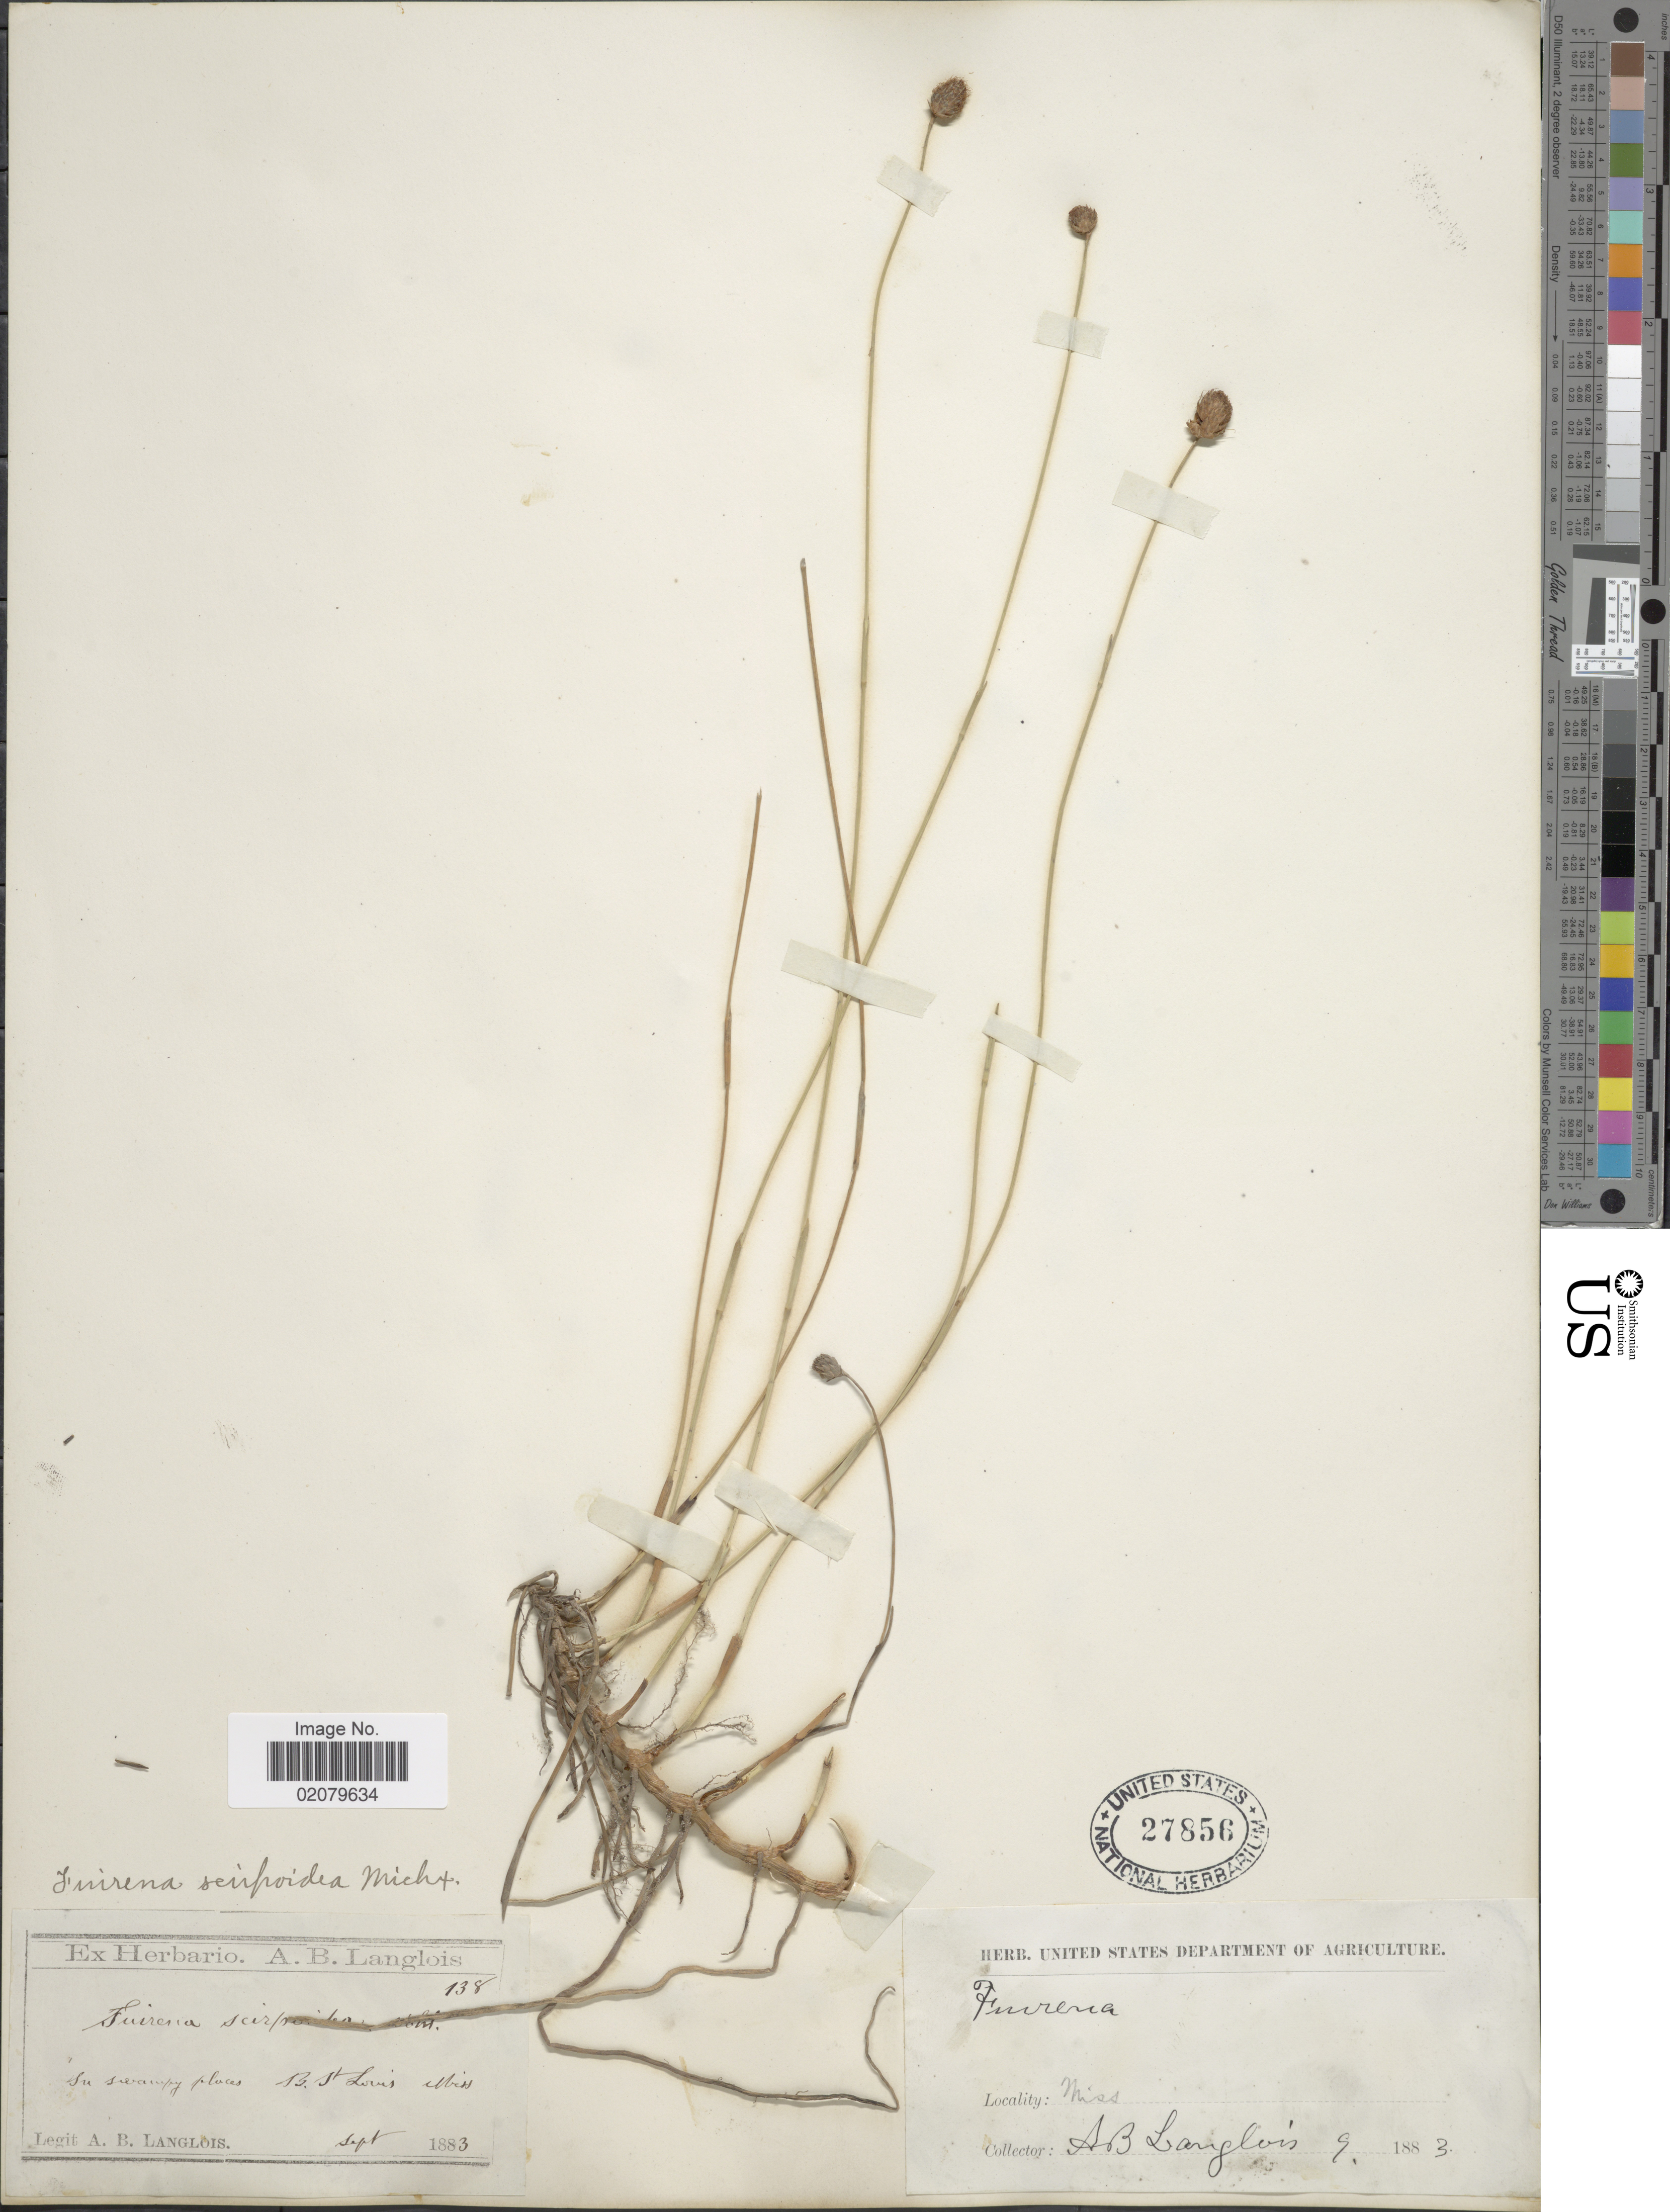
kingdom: Plantae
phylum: Tracheophyta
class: Liliopsida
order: Poales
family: Cyperaceae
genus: Fuirena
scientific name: Fuirena scirpoidea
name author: Michx.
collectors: A. Langlois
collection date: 1883-09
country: United States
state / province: Mississippi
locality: B. St. Louis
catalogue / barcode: US 27856